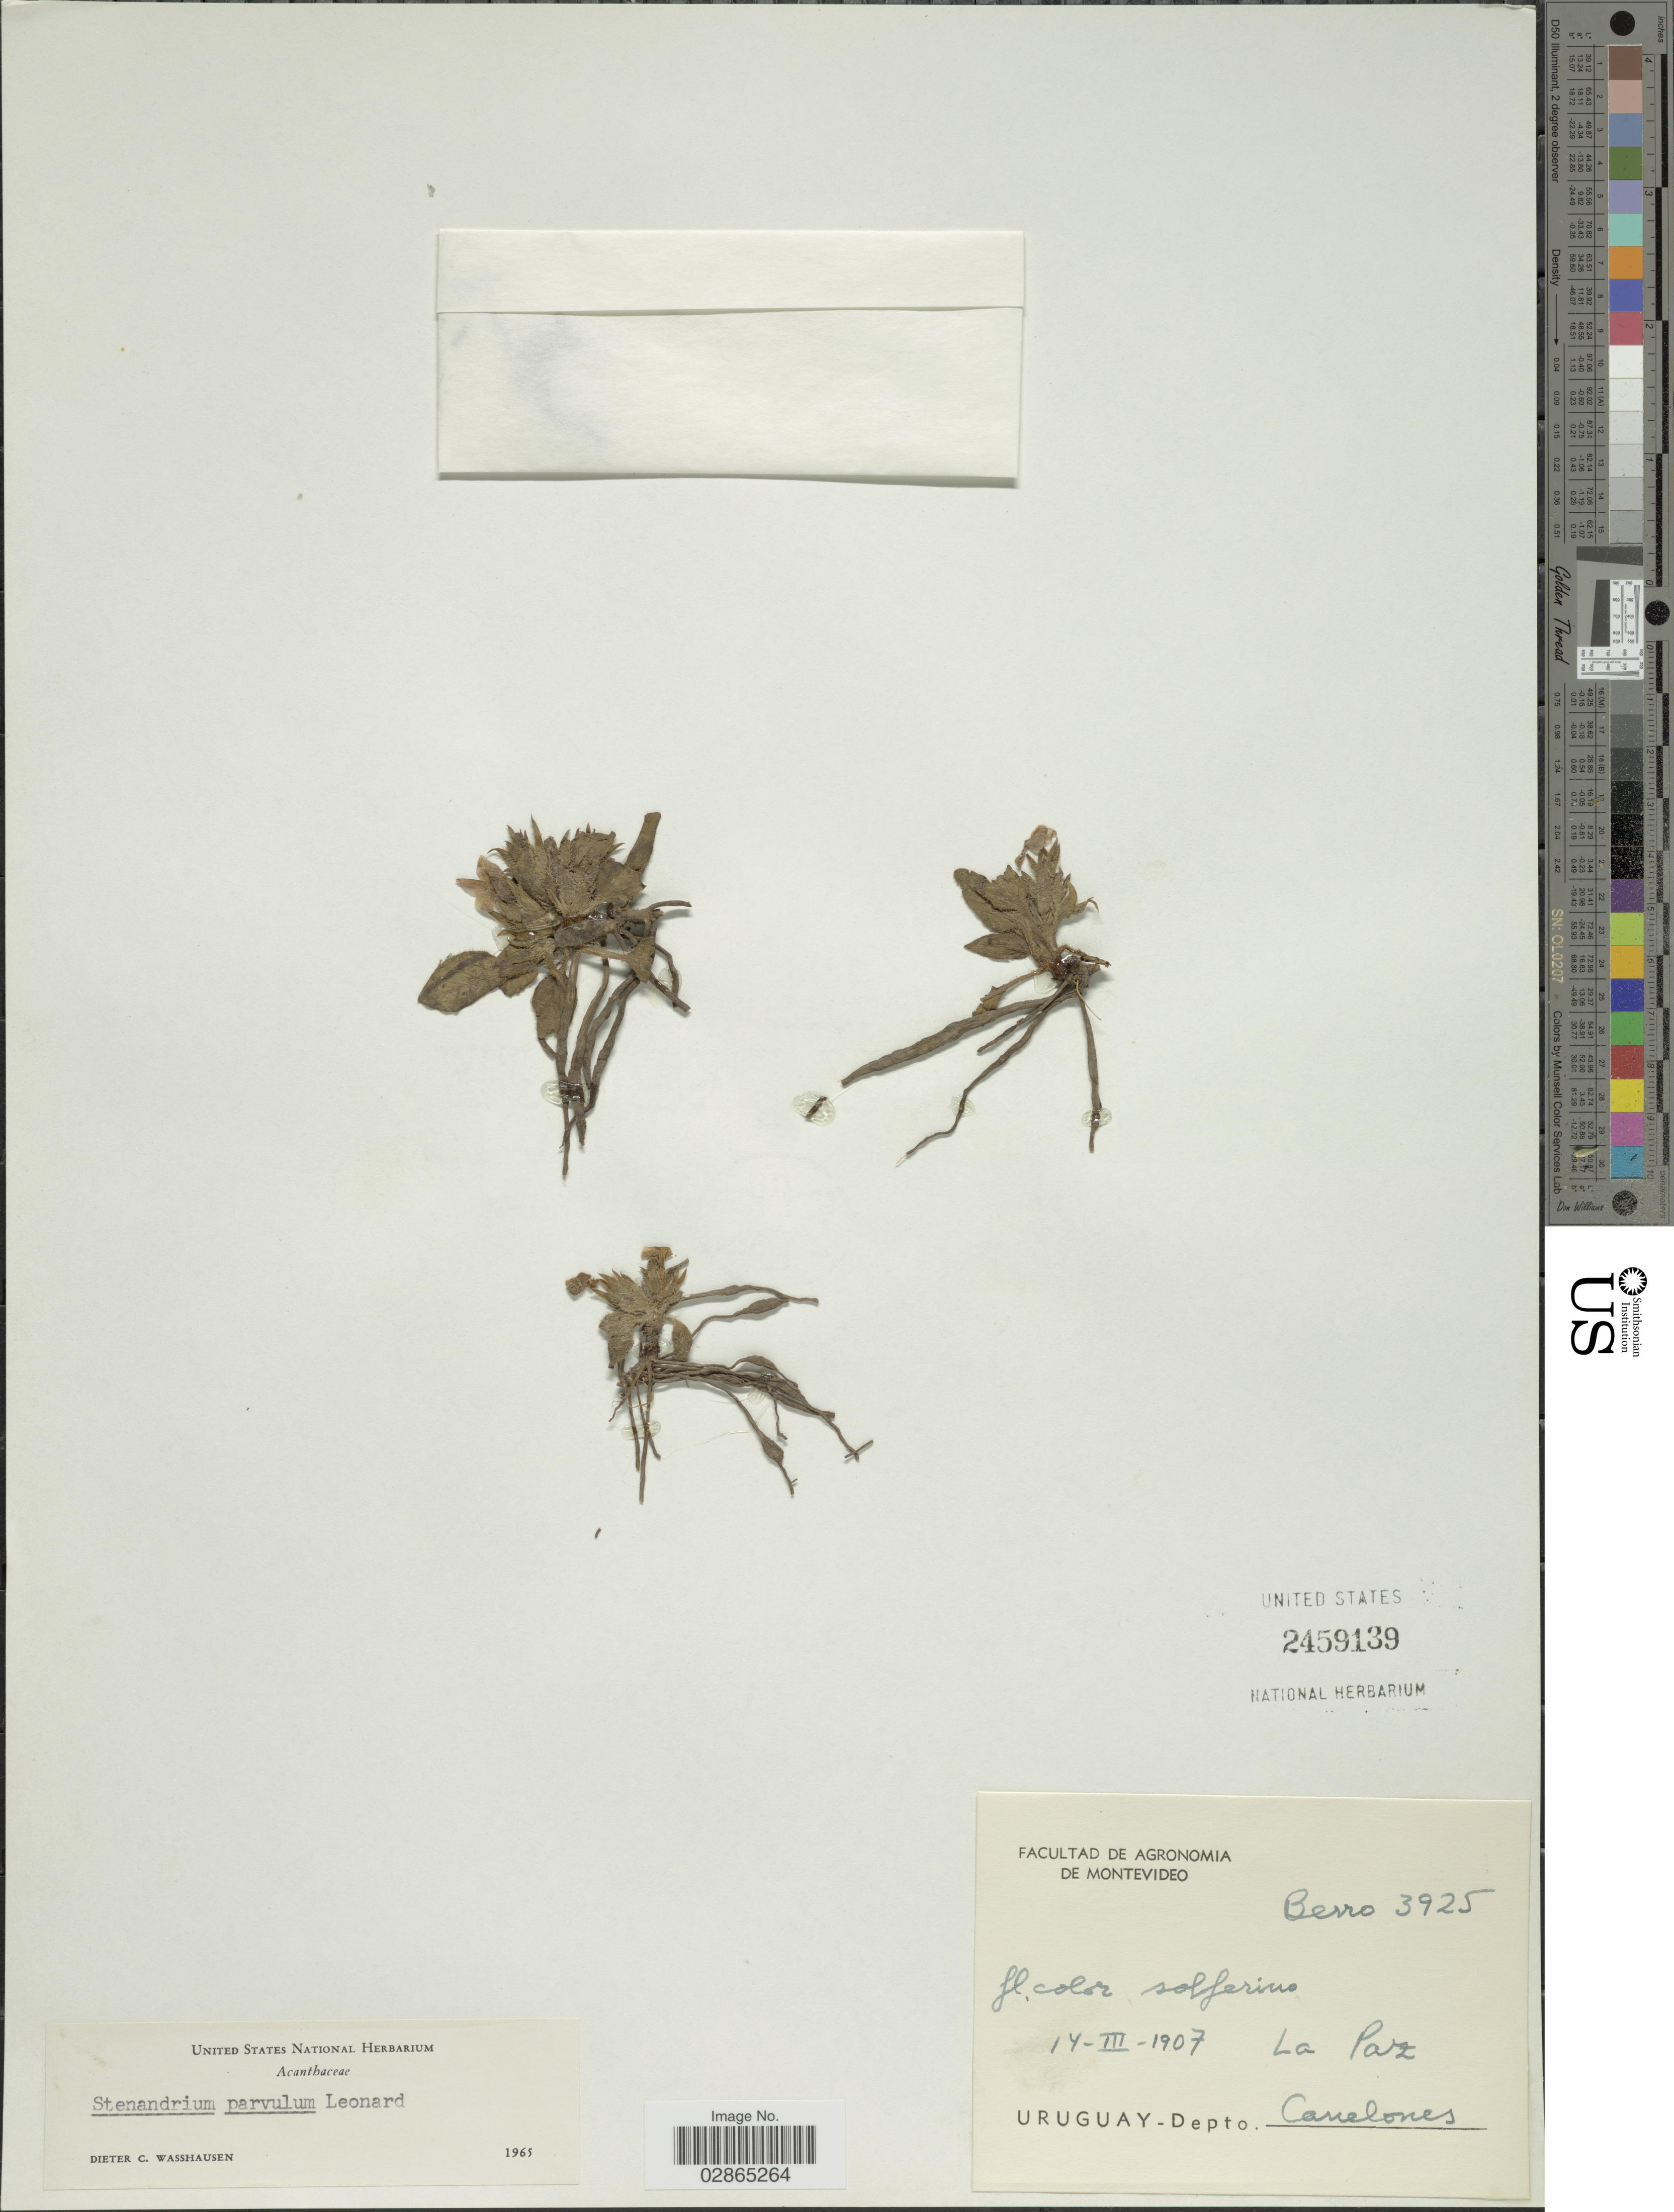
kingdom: Plantae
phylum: Tracheophyta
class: Magnoliopsida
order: Lamiales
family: Acanthaceae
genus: Stenandrium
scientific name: Stenandrium dulce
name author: (Cav.) Nees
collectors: Berro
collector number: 3925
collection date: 1907-03-14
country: Uruguay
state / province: Canelones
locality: La Paz, Depto. Canelones.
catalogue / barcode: US 2459139